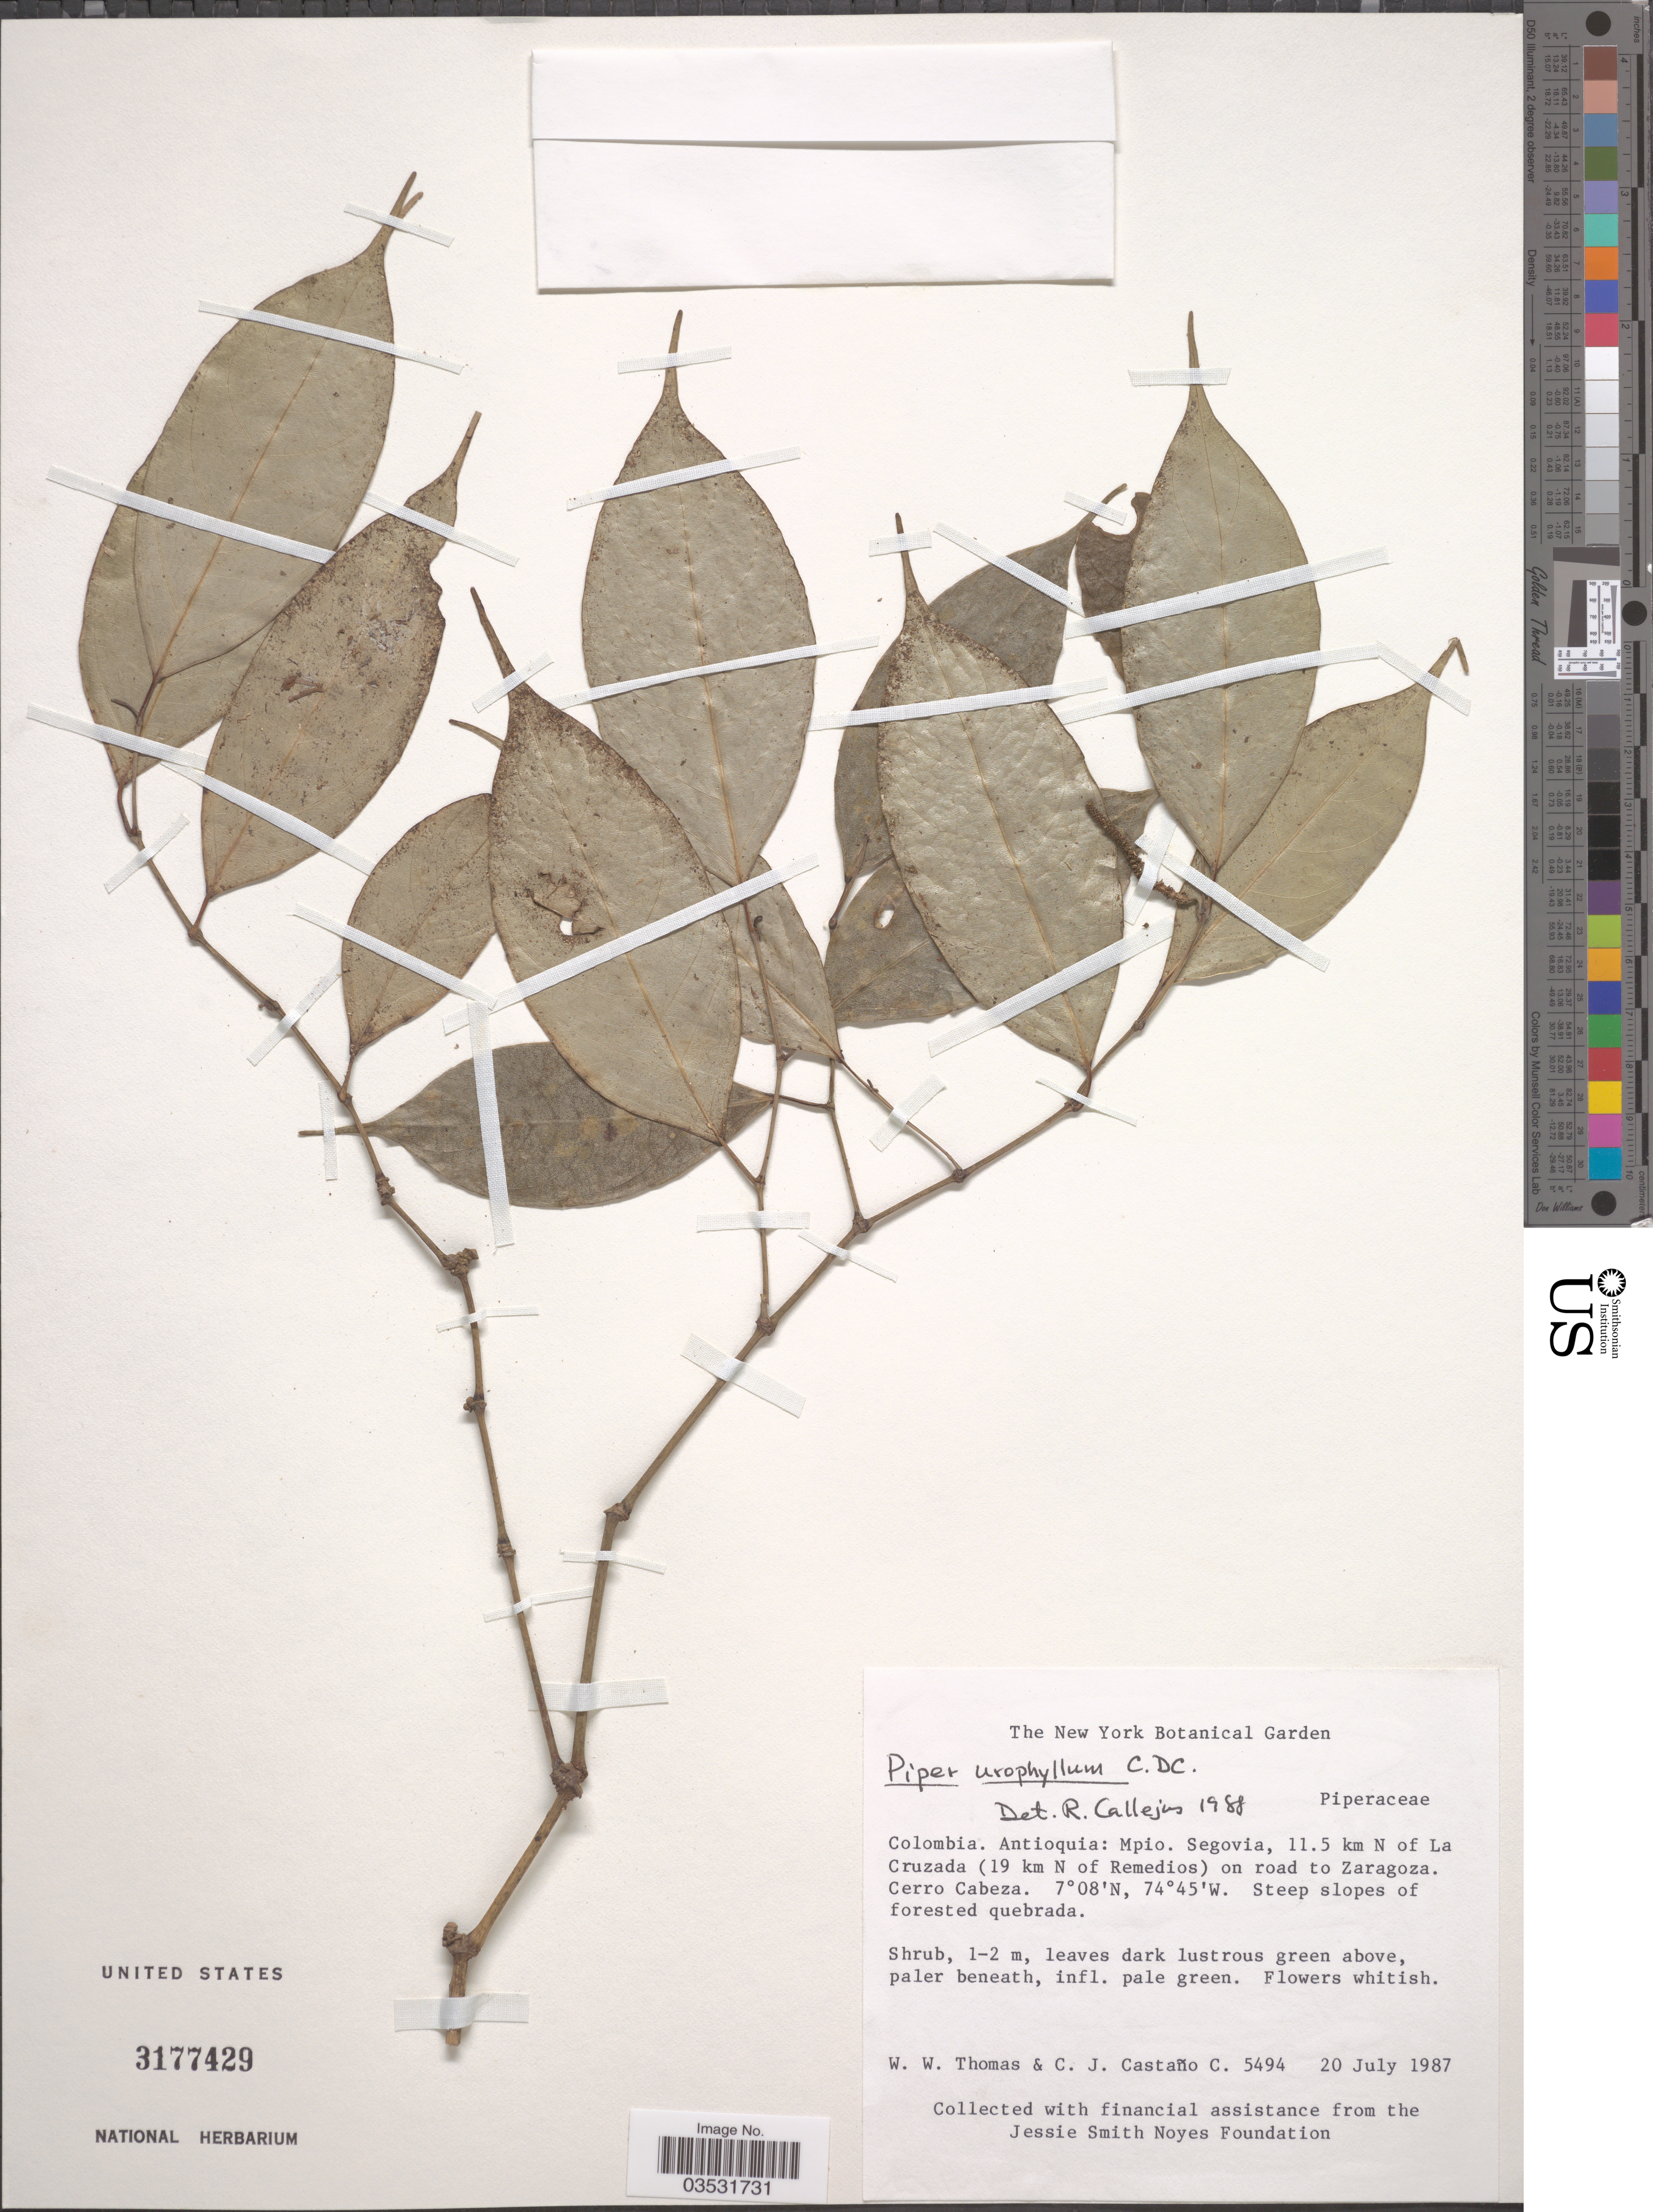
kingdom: Plantae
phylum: Tracheophyta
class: Magnoliopsida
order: Piperales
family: Piperaceae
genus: Piper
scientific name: Piper urophyllum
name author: DC.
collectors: W. Thomas & C. Castano-C.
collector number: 5494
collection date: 1987-07-20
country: Colombia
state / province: Antioquia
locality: Mpio. Segovia, 11.5 km N of La Cruzada (19 km N of Remedios) on road to Zaragoza. Cerro Cabeza. Steep slopes of forested quebrada.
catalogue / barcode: US 3177429